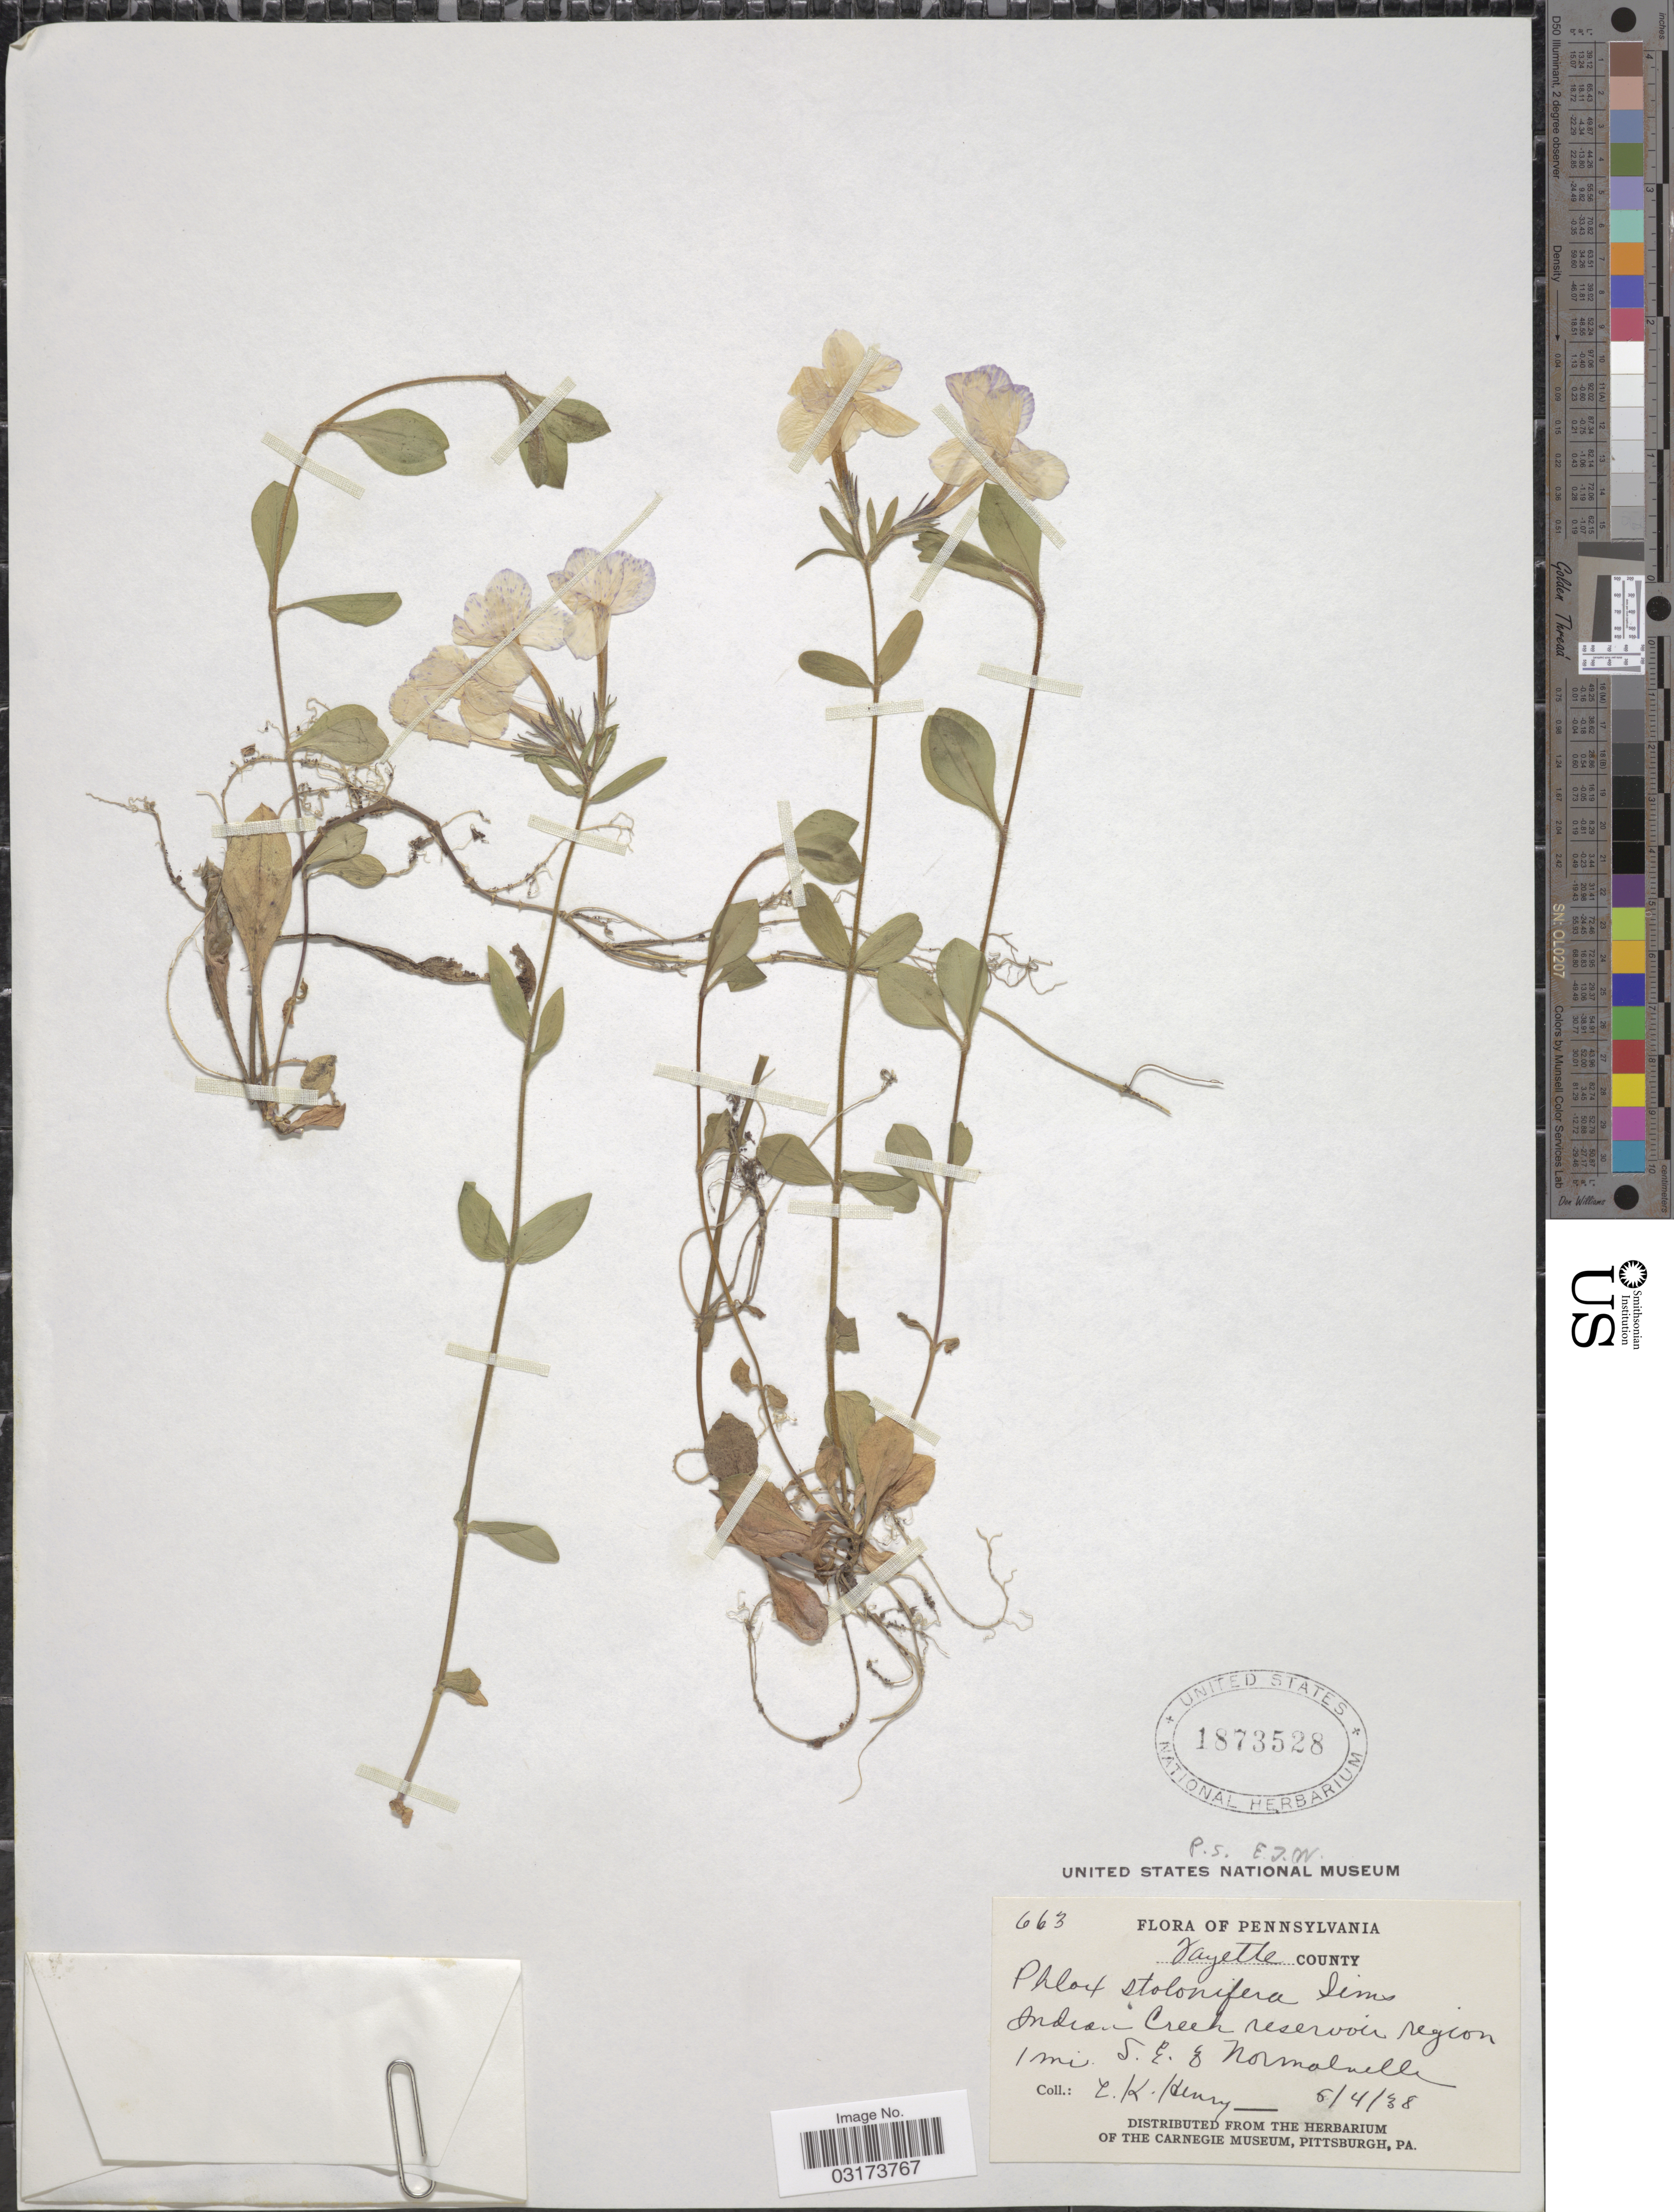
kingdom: Plantae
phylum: Tracheophyta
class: Magnoliopsida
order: Ericales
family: Polemoniaceae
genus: Phlox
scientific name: Phlox stolonifera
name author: Sims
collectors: L. K. Henry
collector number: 663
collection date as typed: Transcribed d/m/y: 4/5/38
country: United States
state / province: Pennsylvania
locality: Fayette County. Indian Creek reservoir region 1 mi. S. E. of Normalville.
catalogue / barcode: US 1873528